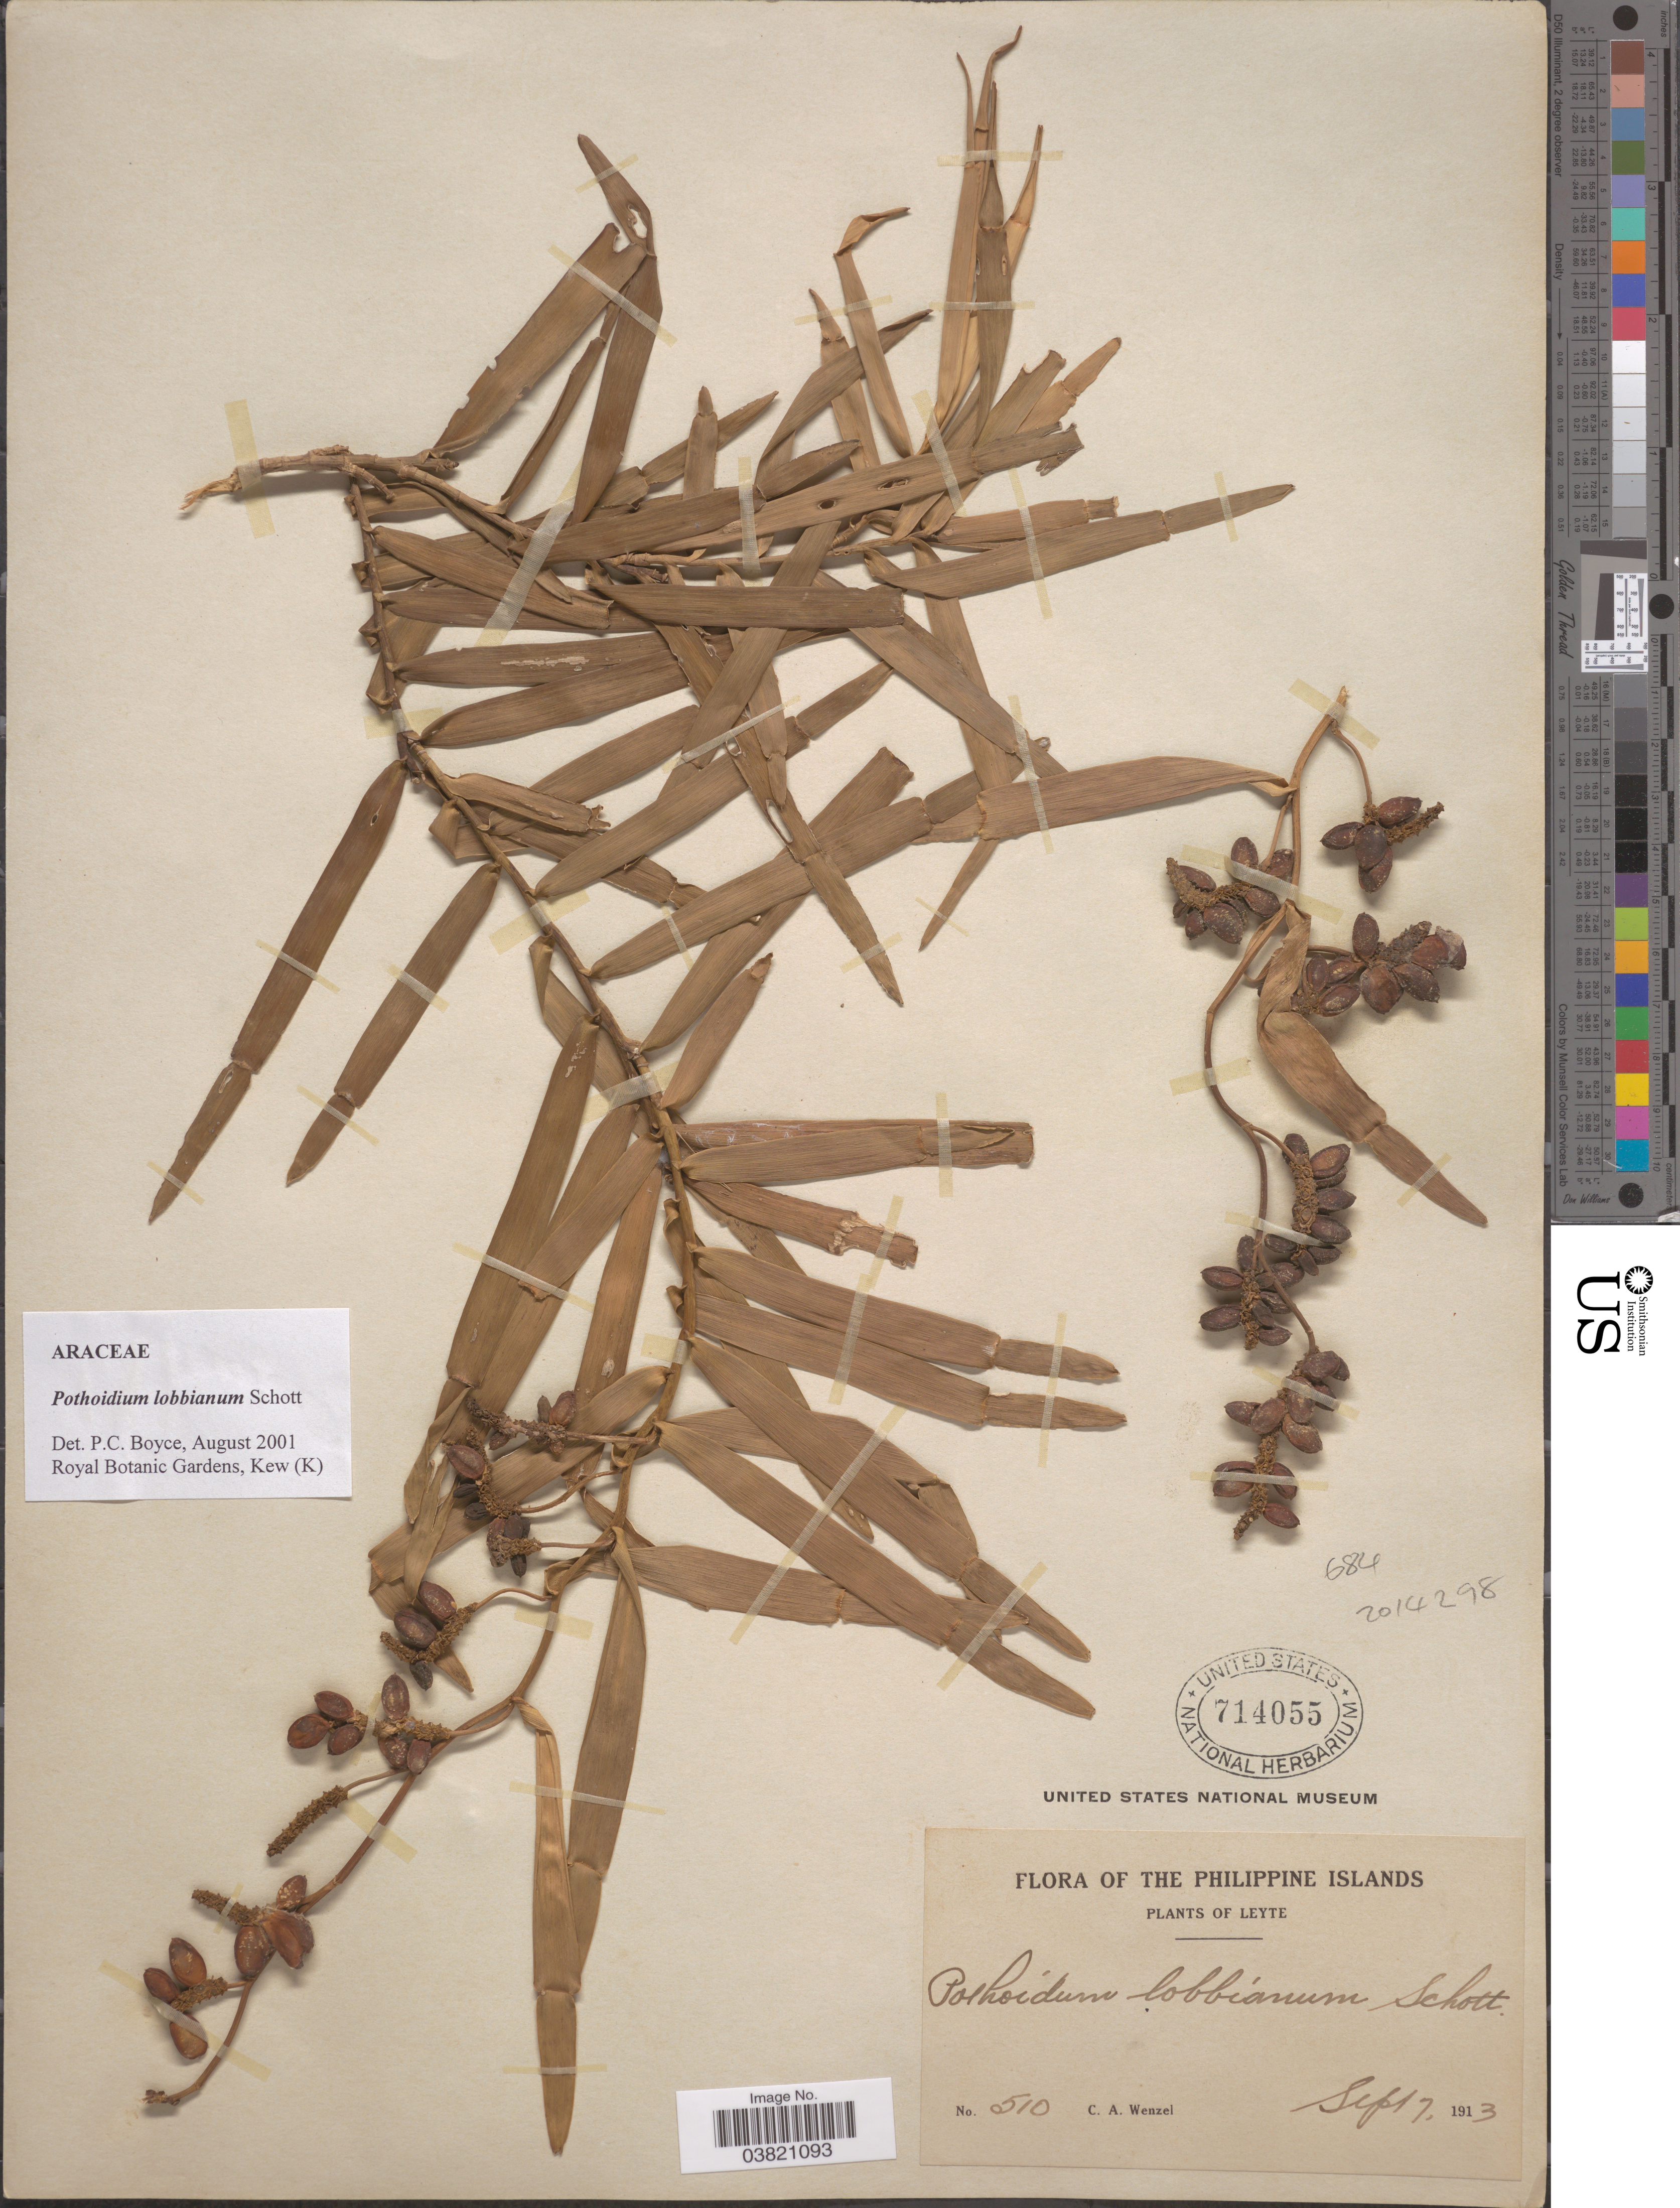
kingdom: Plantae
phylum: Tracheophyta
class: Liliopsida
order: Alismatales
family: Araceae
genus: Pothoidium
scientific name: Pothoidium lobbianum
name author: Schott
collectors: C. Wenzel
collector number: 510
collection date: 1913-09-07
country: Philippines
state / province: Eastern Visayas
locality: Leyte.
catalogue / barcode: US 714055